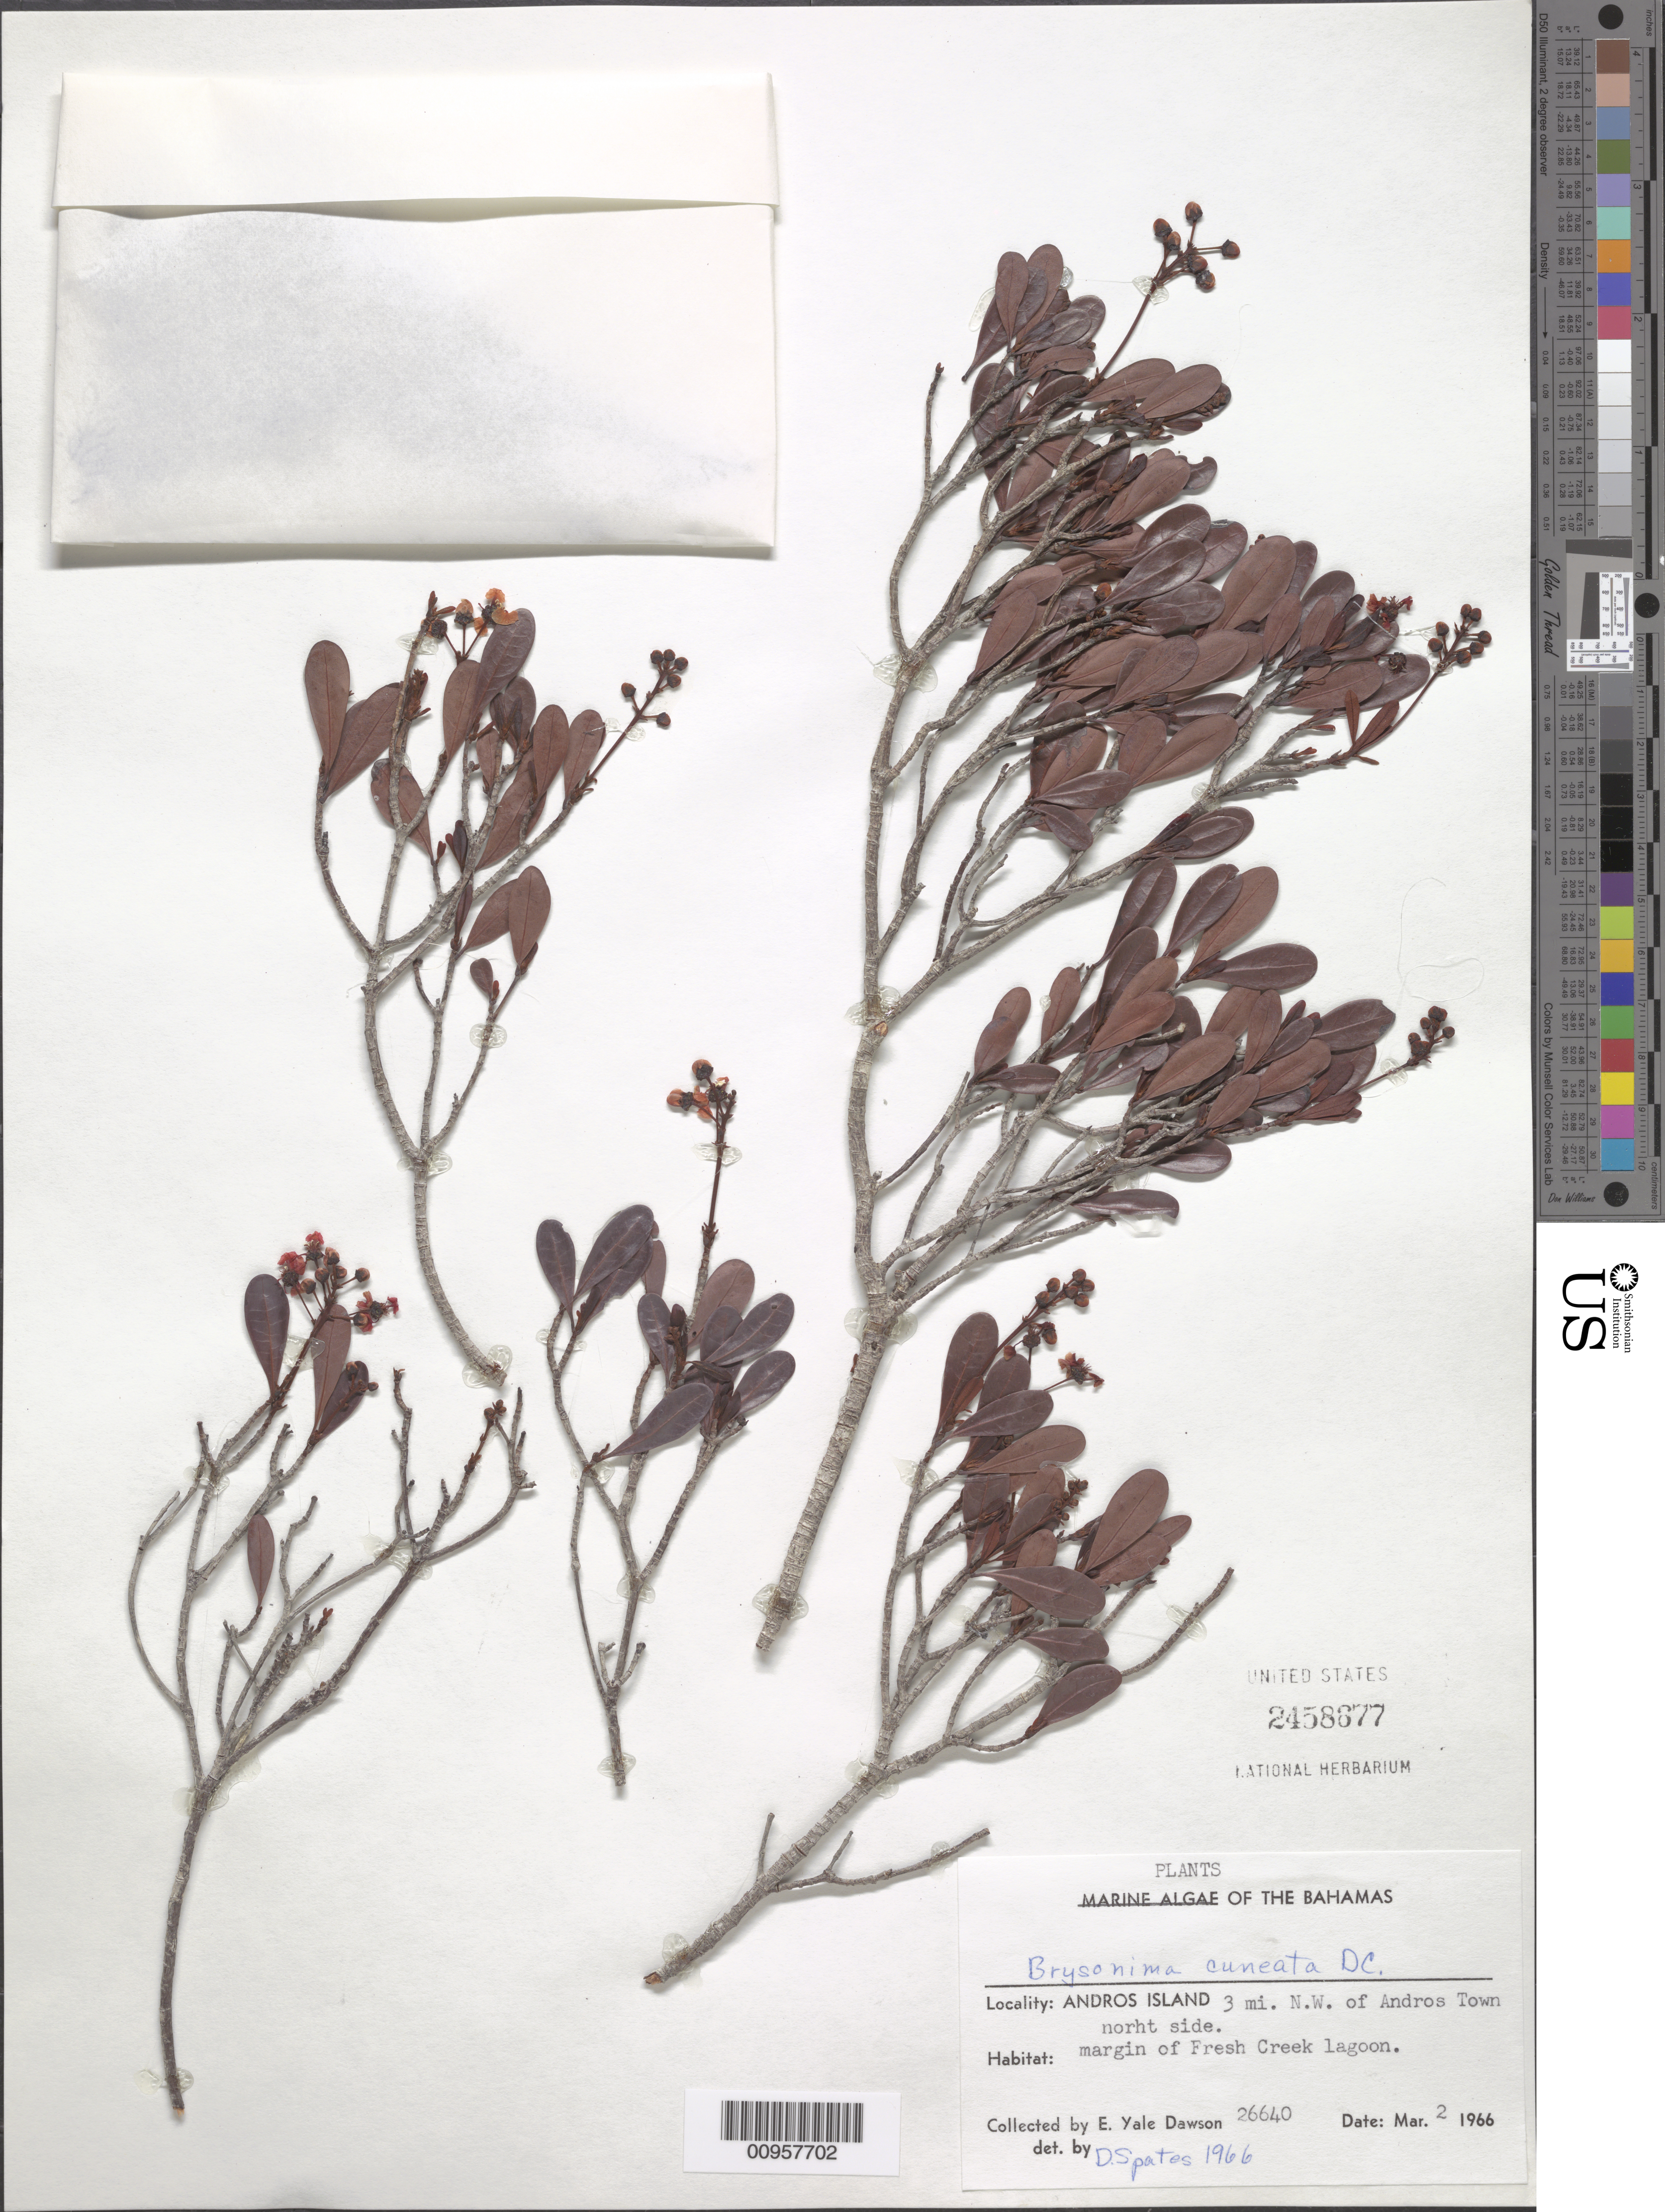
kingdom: Plantae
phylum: Tracheophyta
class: Magnoliopsida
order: Malpighiales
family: Malpighiaceae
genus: Byrsonima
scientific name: Byrsonima lucida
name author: (Mill.) DC.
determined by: Spates, D.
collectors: E. Y. Dawson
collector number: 26640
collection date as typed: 02 Mar 1966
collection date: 1966-03-02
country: Bahamas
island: Andros Island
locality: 3 miles NW of Andros Town, northside, Fresh Creek Lagoon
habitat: Margin of lagoon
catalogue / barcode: US 2458877